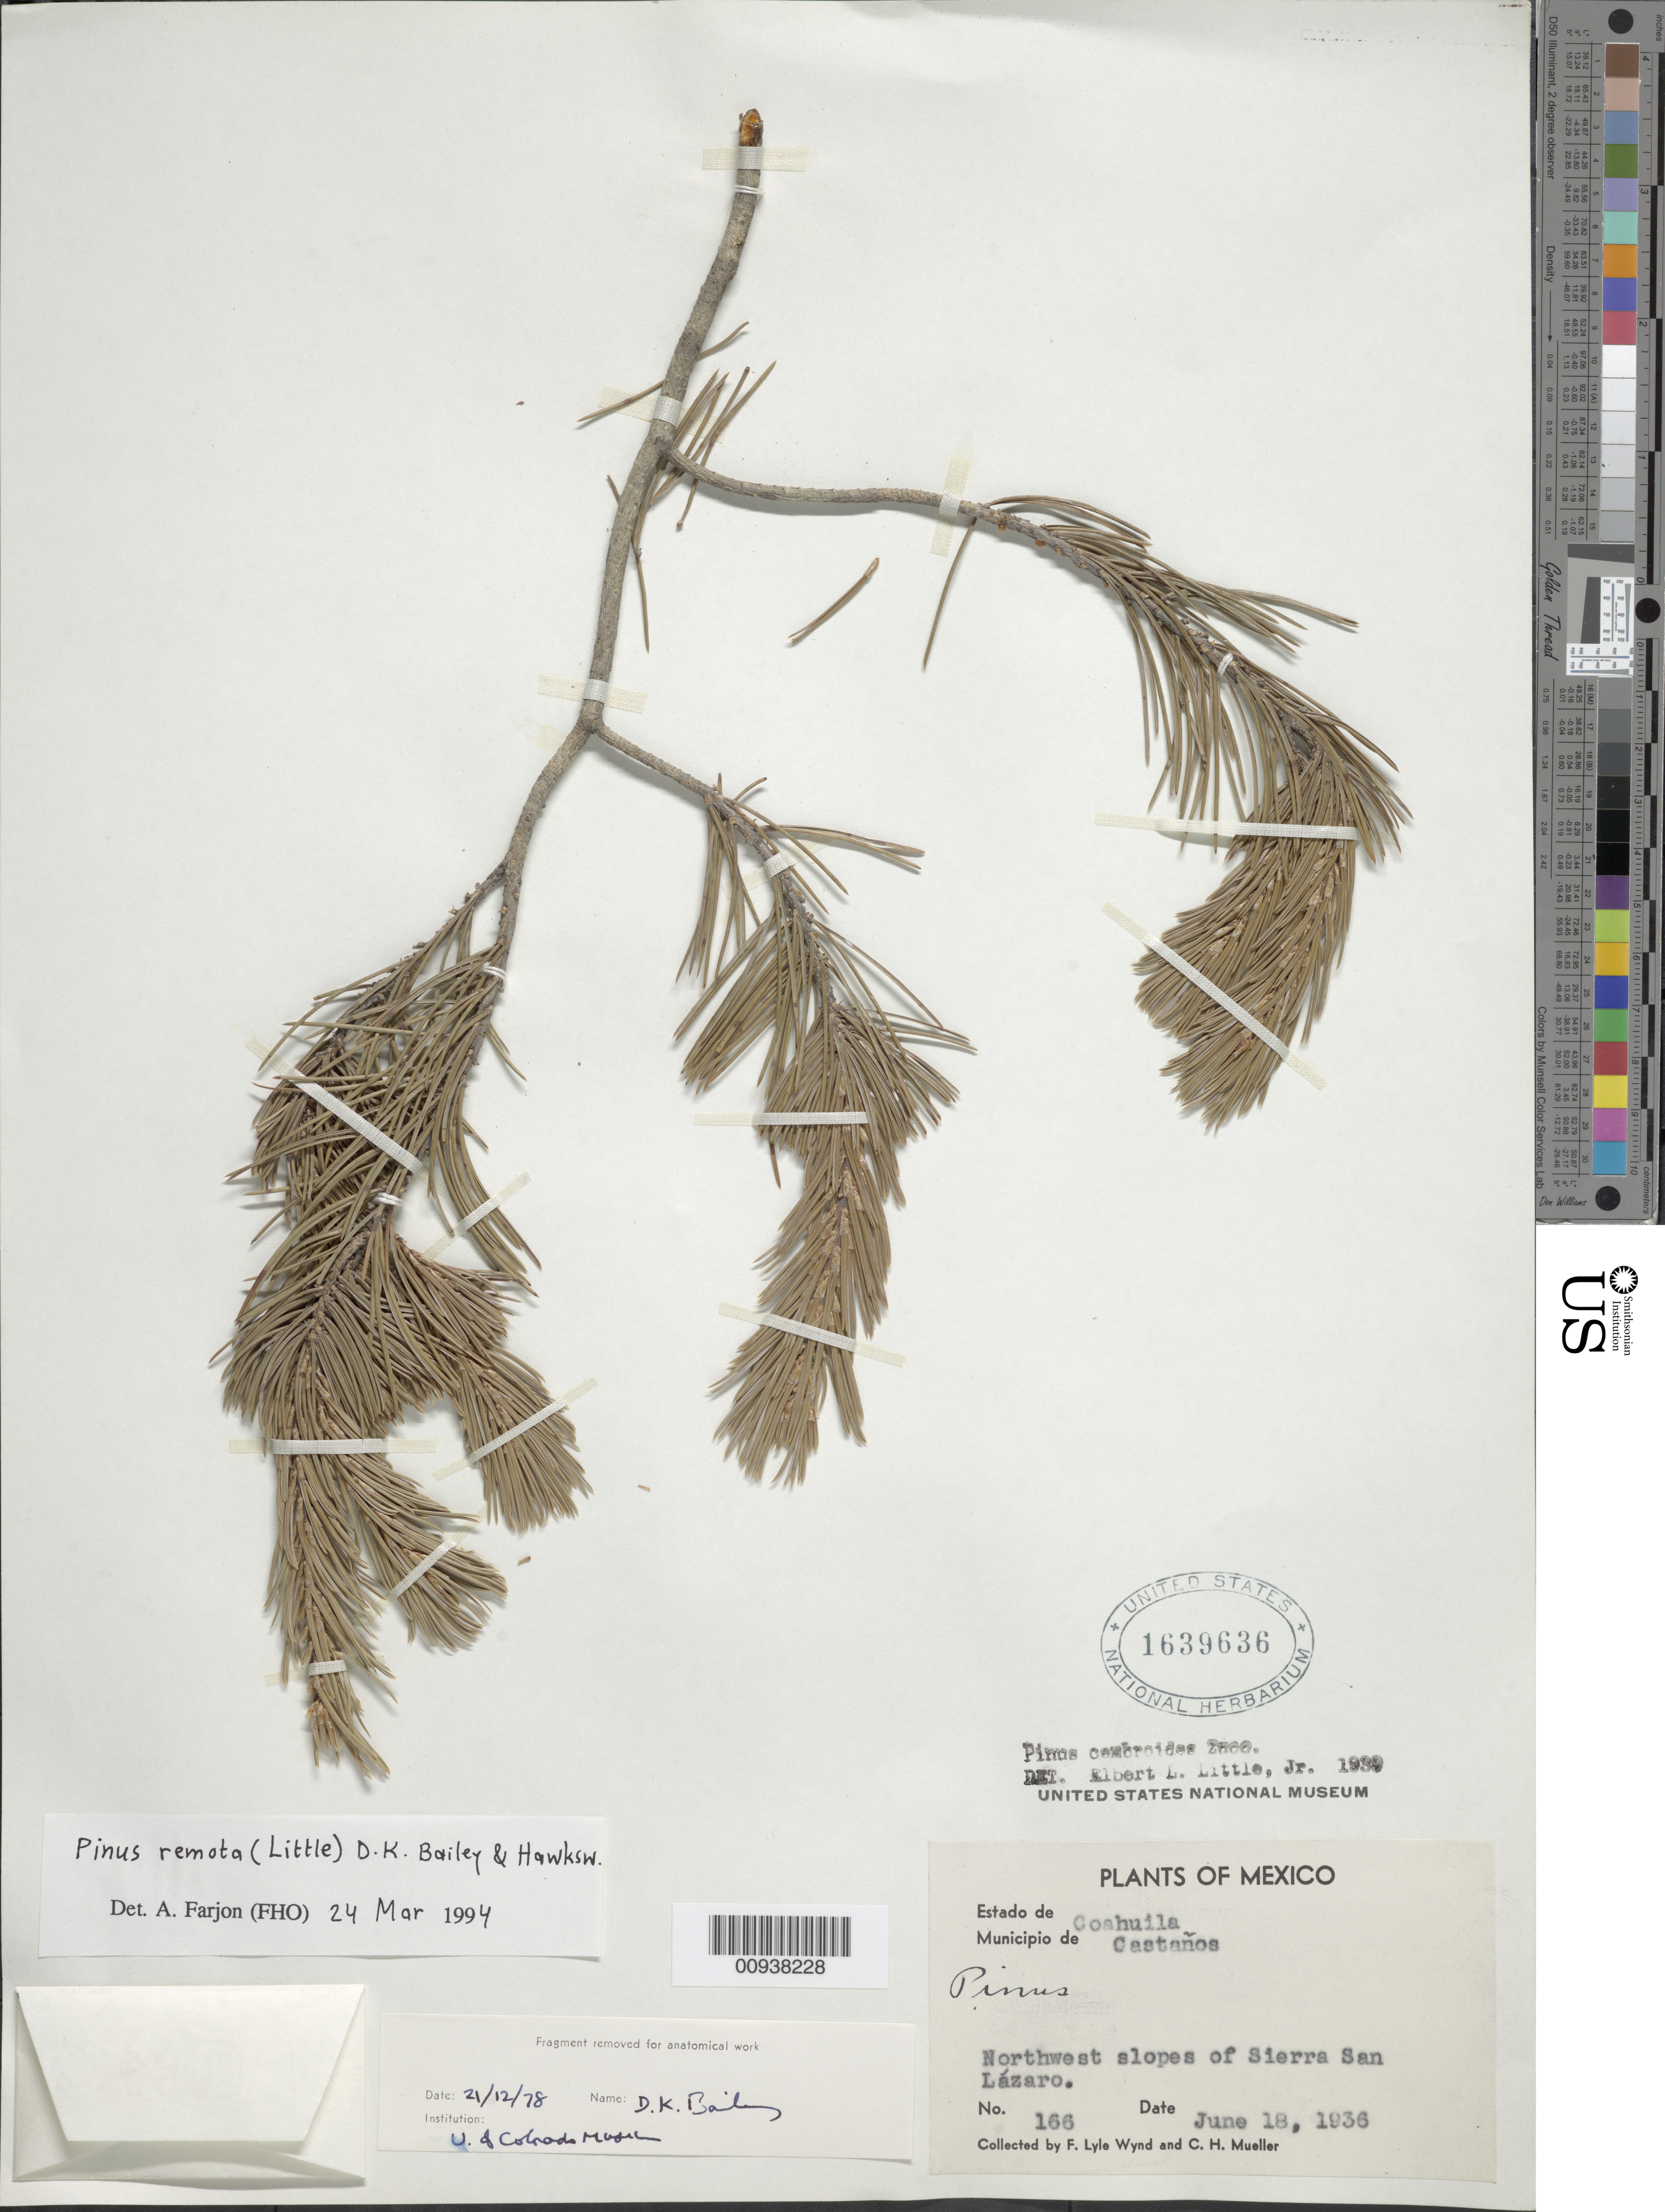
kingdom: Plantae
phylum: Tracheophyta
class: Pinopsida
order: Pinales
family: Pinaceae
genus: Pinus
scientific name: Pinus remota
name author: (Little) D.K. Bailey & D. Hawksw.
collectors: F. L. Wynd & C. H. Mueller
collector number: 166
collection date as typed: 18 Jun 1936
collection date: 1936-06-18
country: Mexico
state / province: Coahuila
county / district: Castaños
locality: Northwest slopes of Sierra San Lázaro.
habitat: Northwest slopes of Sierra.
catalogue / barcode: US 1639636